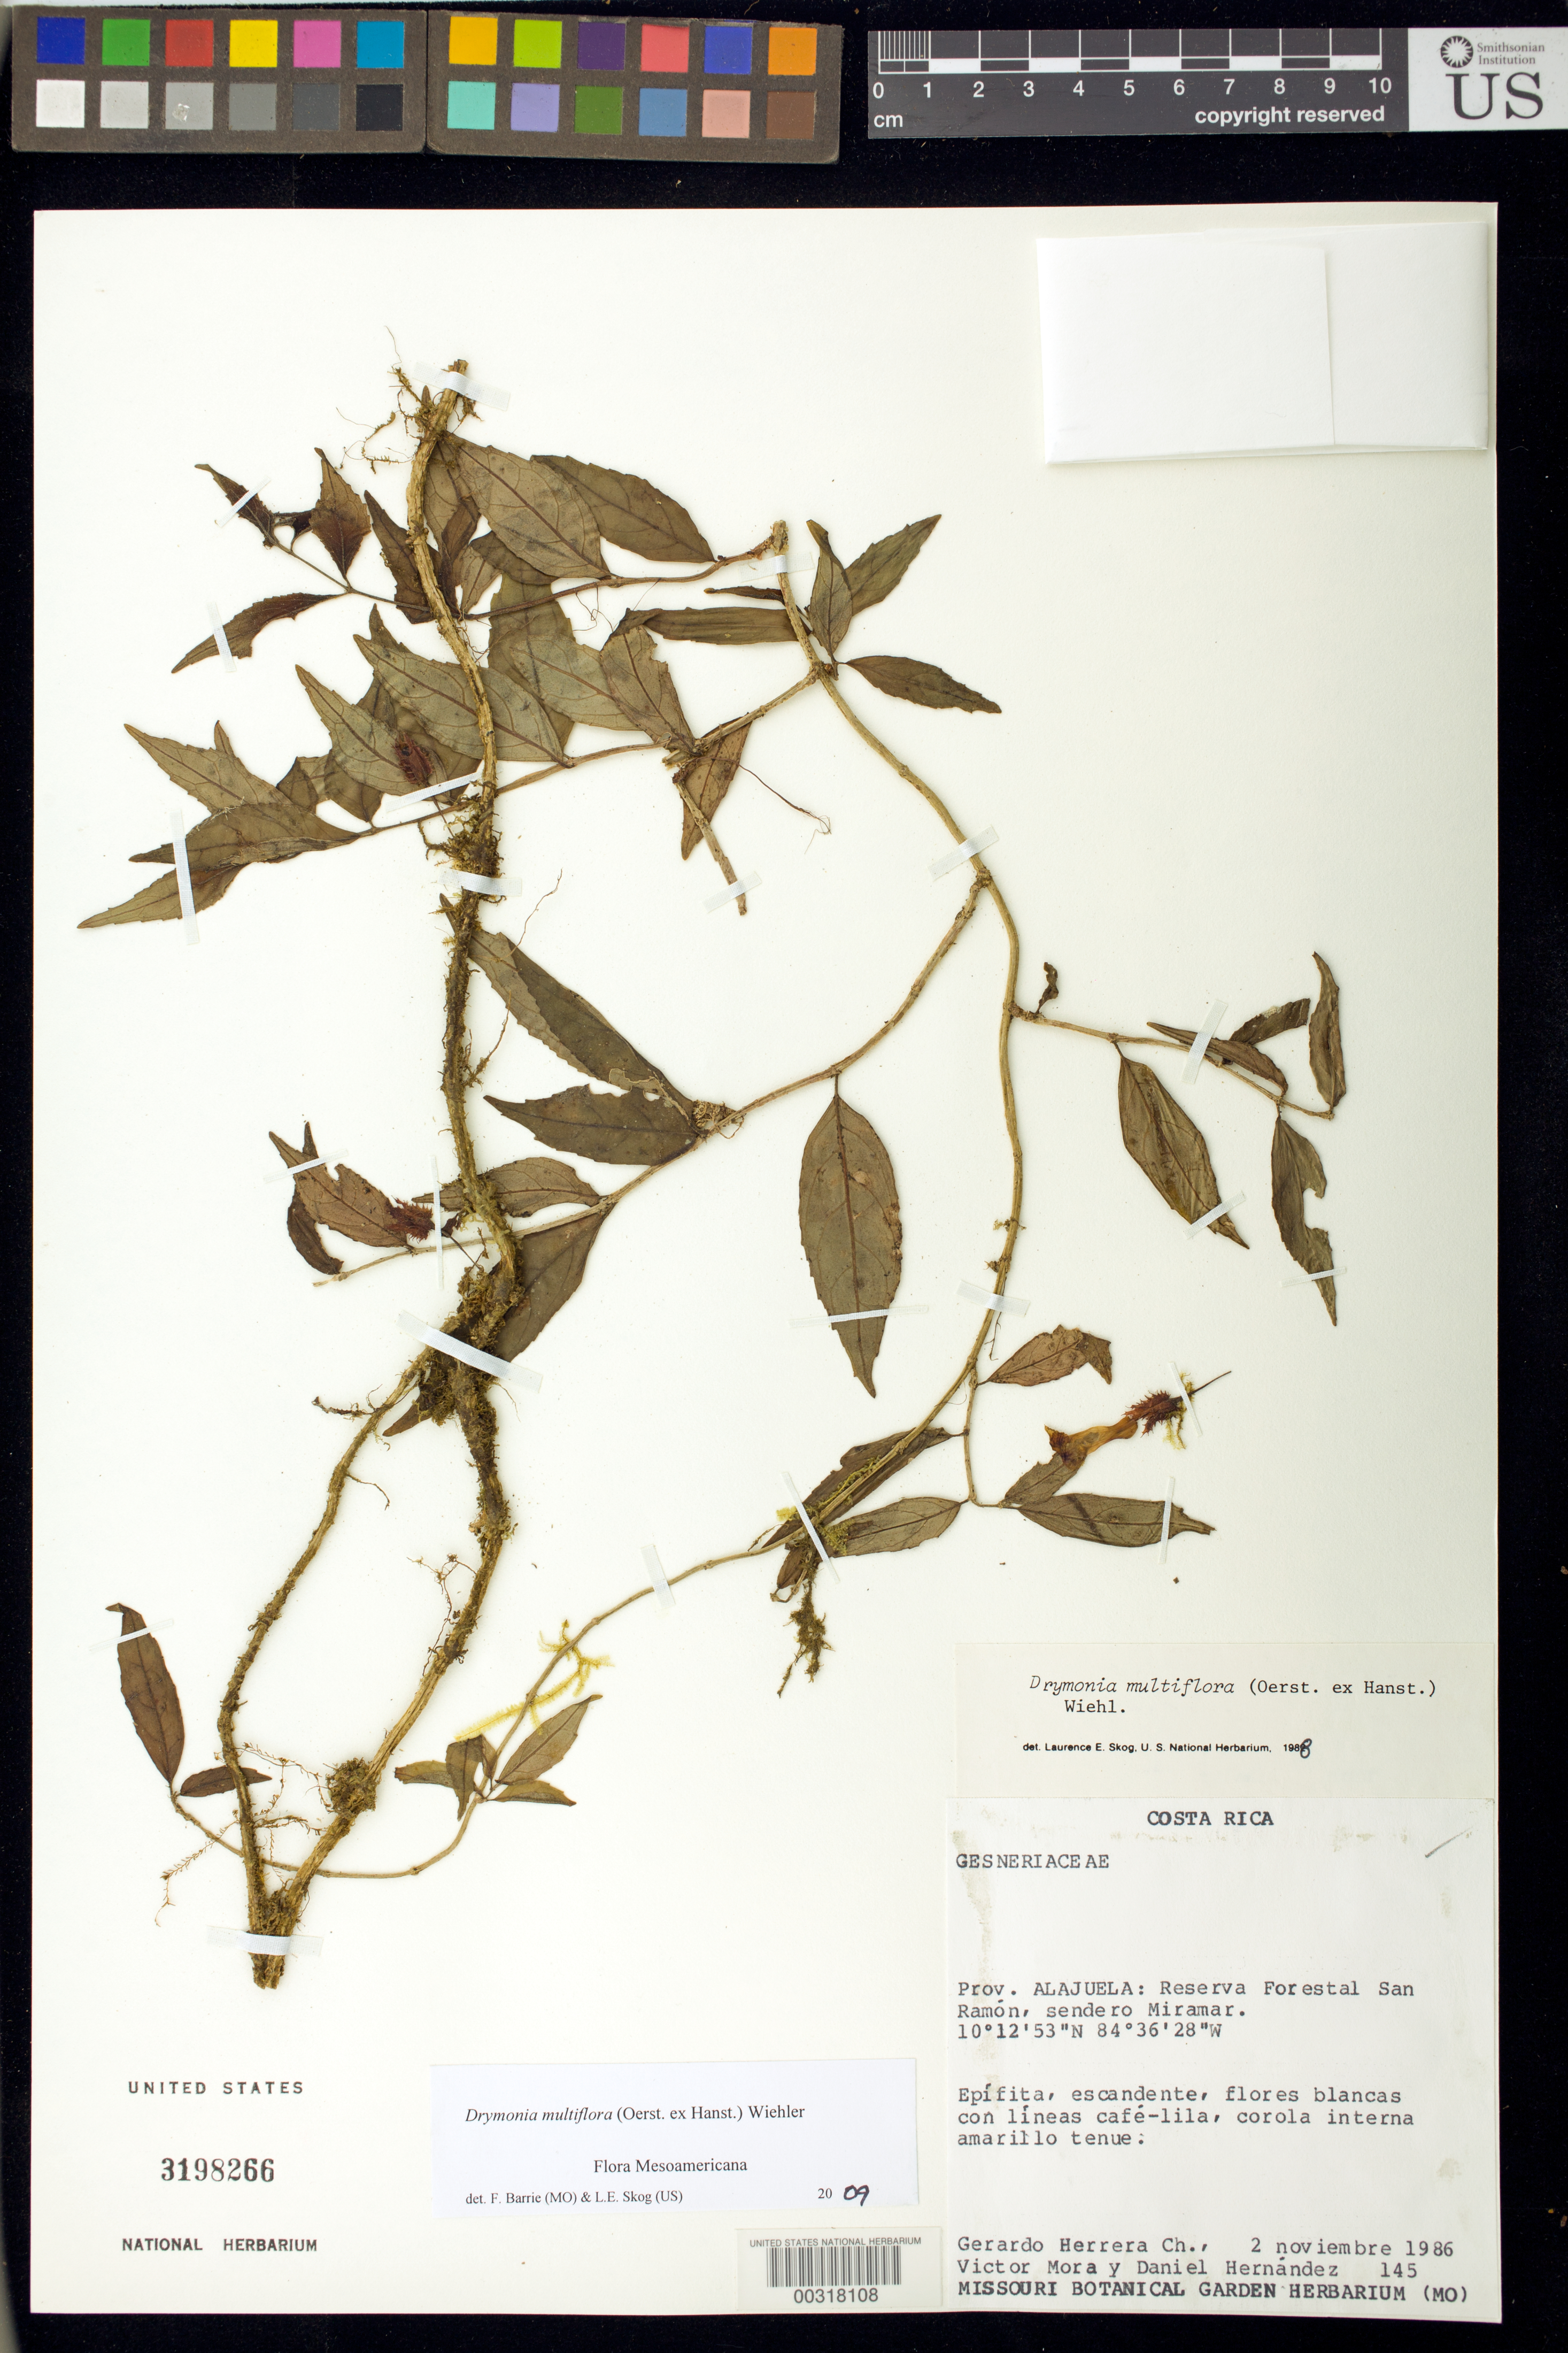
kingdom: Plantae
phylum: Tracheophyta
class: Magnoliopsida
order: Lamiales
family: Gesneriaceae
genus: Drymonia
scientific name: Drymonia multiflora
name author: (Oerst. ex Hanst.) Wiehler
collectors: G. Herrera, V. Mora & D. Hernández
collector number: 145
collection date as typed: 02 Nov 1986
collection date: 1986-11-02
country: Costa Rica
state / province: Alajuela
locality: Reserva Forestal San Ramon, sendero Miramar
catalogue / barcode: US 3198266